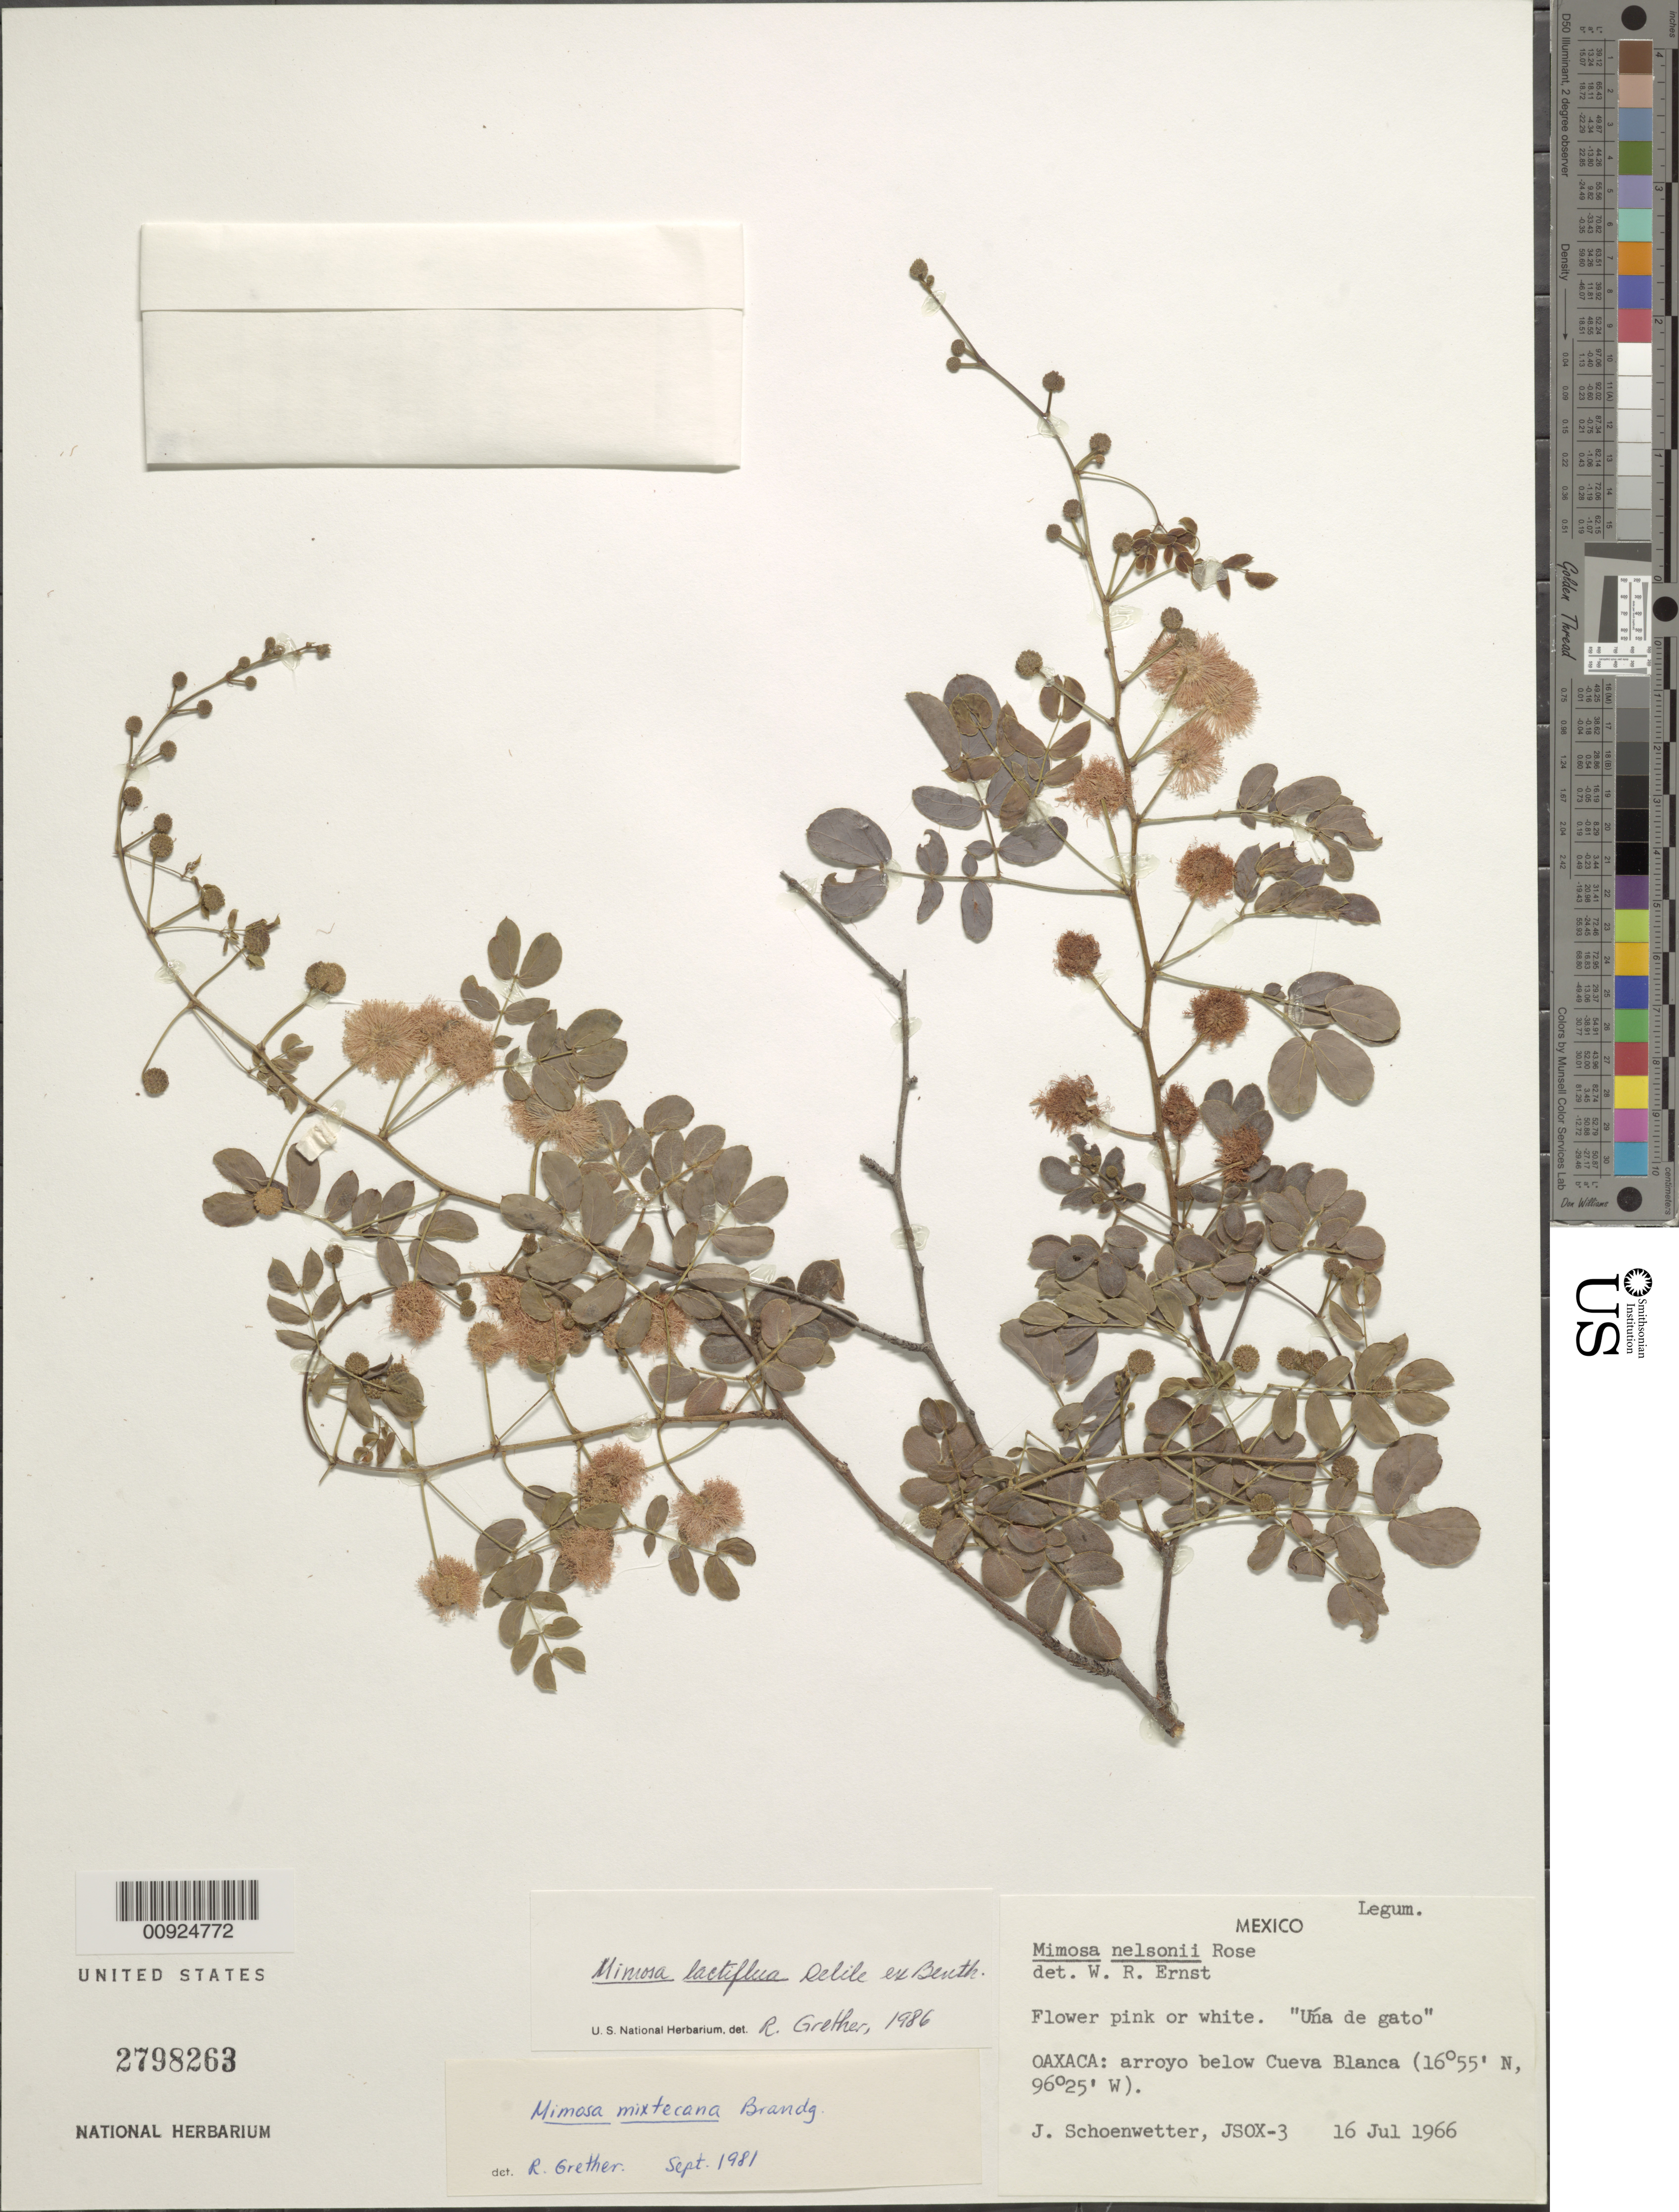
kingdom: Plantae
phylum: Tracheophyta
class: Magnoliopsida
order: Fabales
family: Fabaceae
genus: Mimosa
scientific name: Mimosa lactiflua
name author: Delile ex Benth.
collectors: J. Schoenwetter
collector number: JSOX-3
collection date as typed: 16 Jul 1966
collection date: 1966-07-16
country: Mexico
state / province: Oaxaca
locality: Oaxaca: arroyo below Cueva Blanca.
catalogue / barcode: US 2798263